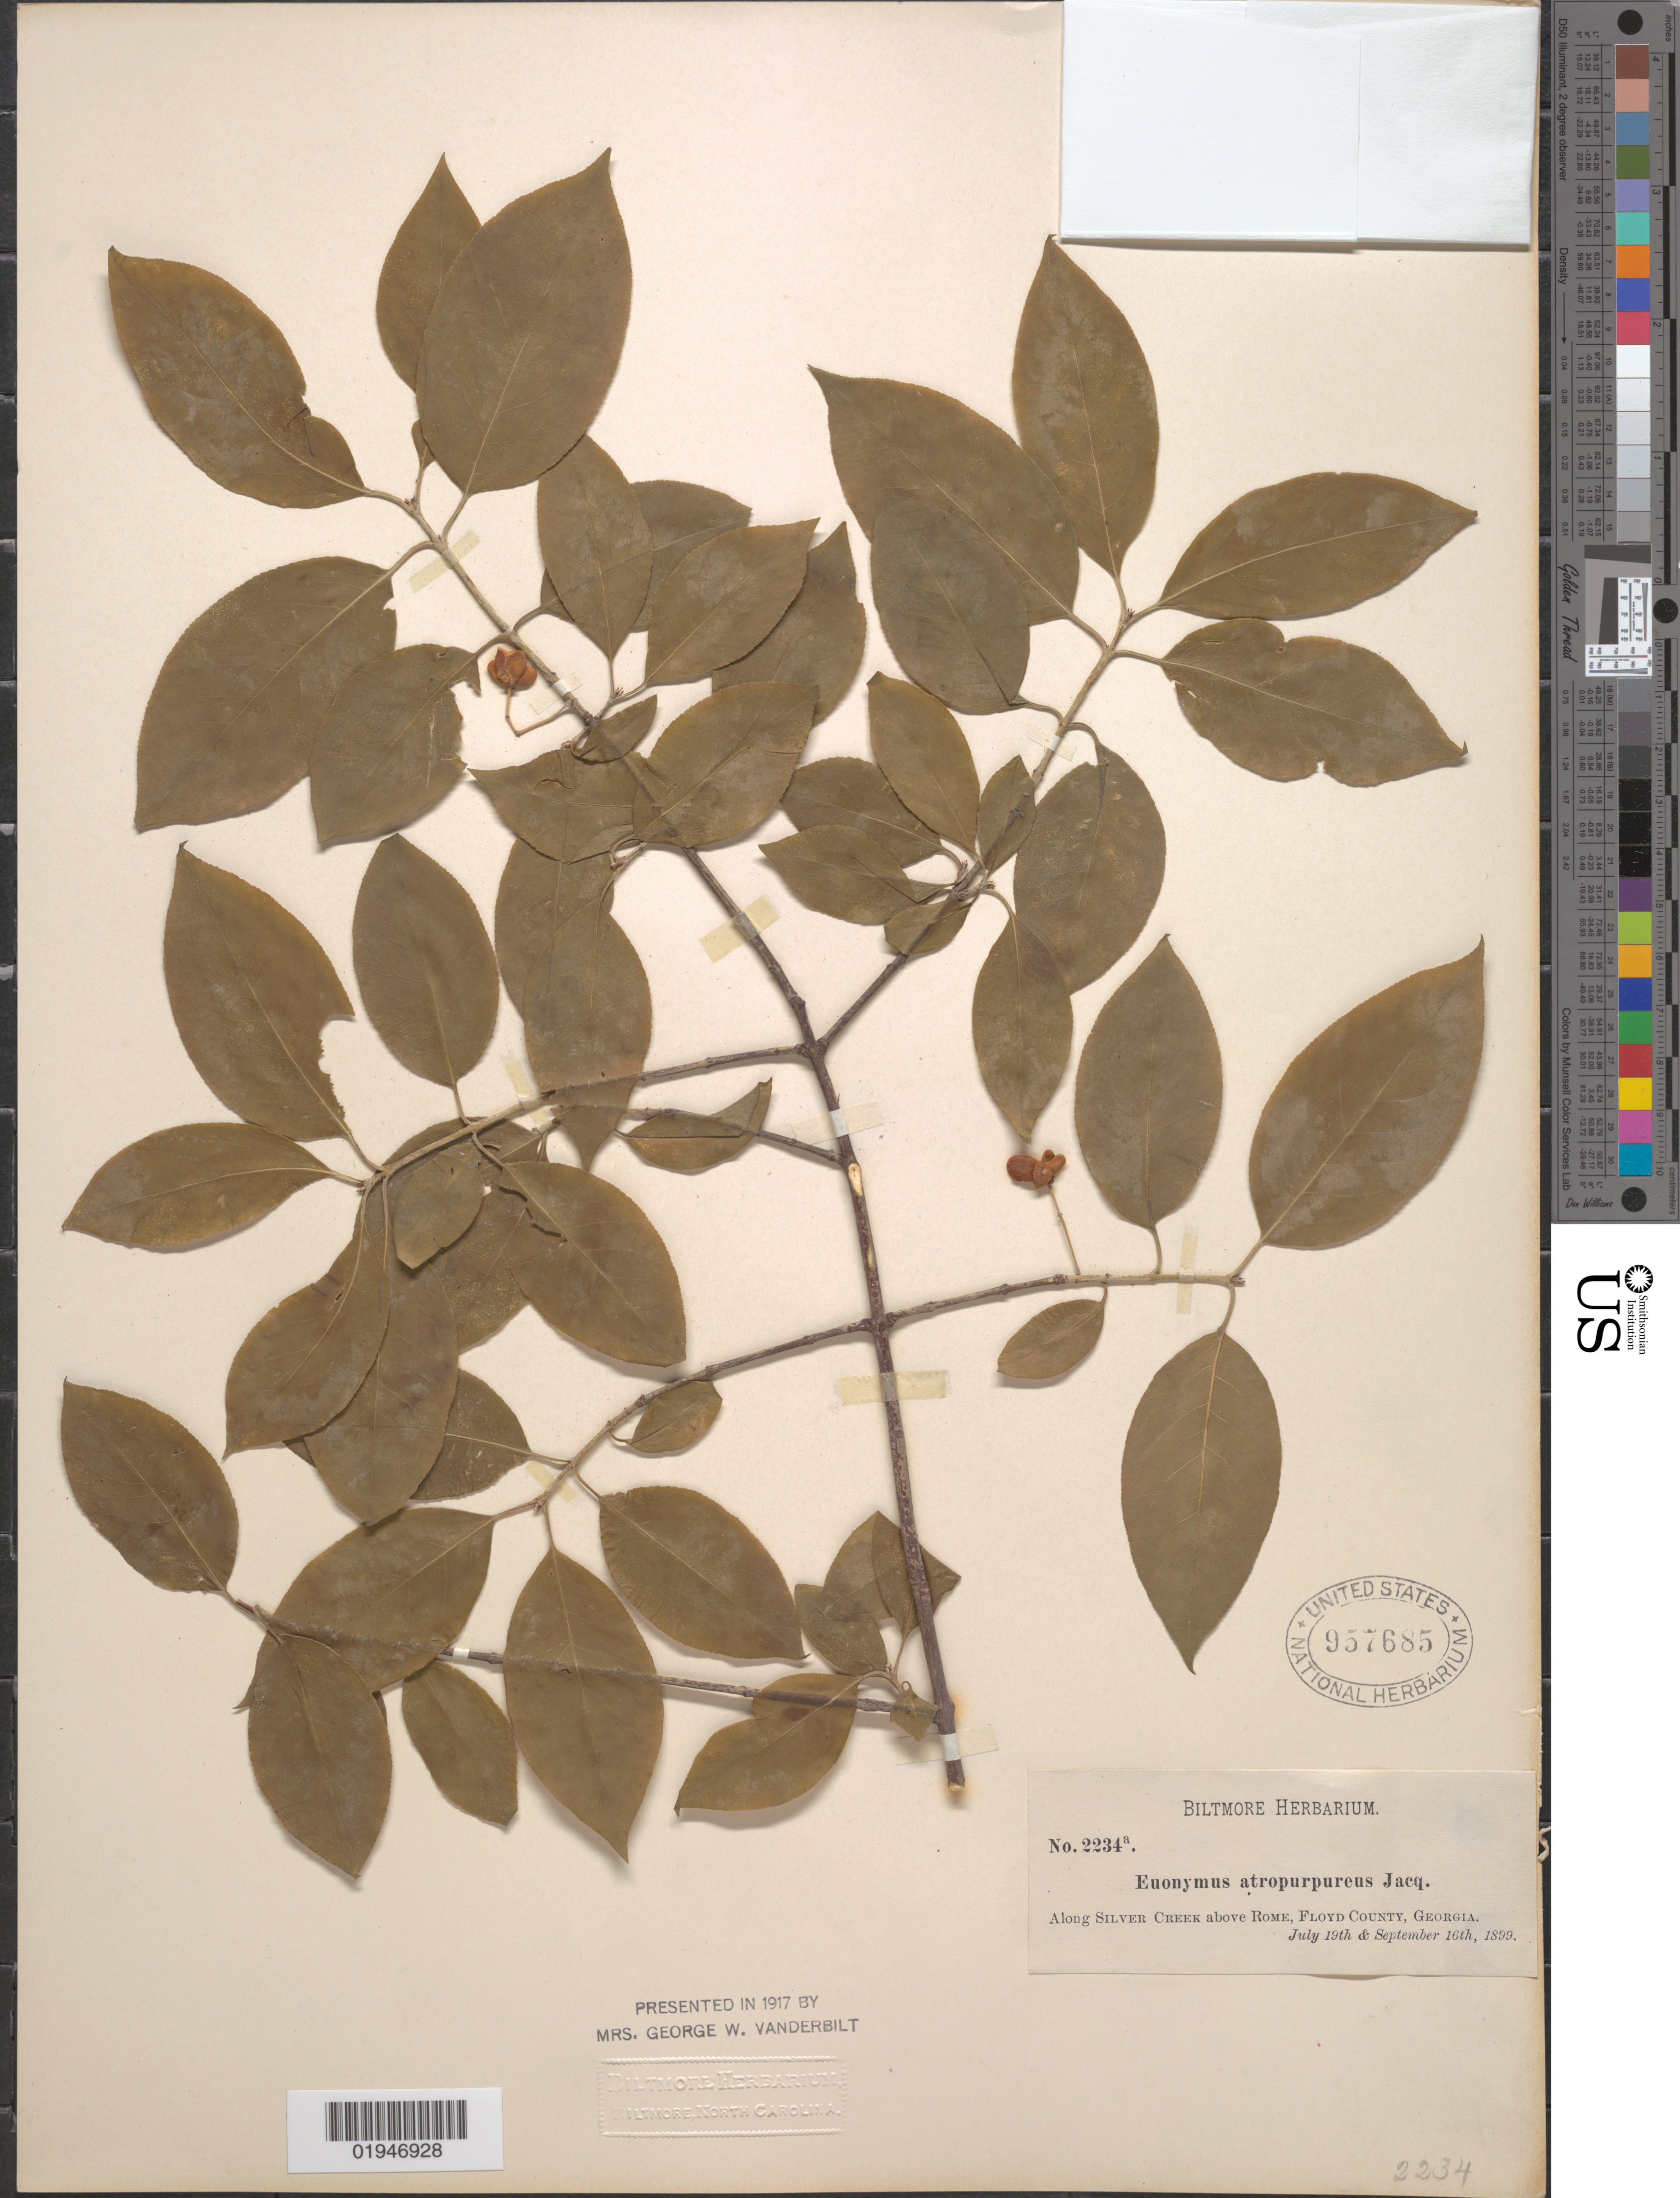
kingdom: Plantae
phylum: Tracheophyta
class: Magnoliopsida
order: Celastrales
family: Celastraceae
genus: Euonymus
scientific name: Euonymus atropurpureus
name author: Jacq.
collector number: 2234a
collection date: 1899-07-19,1899-09-16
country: United States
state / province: Georgia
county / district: Floyd County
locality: Rome, along Silver Creek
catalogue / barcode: US 957685